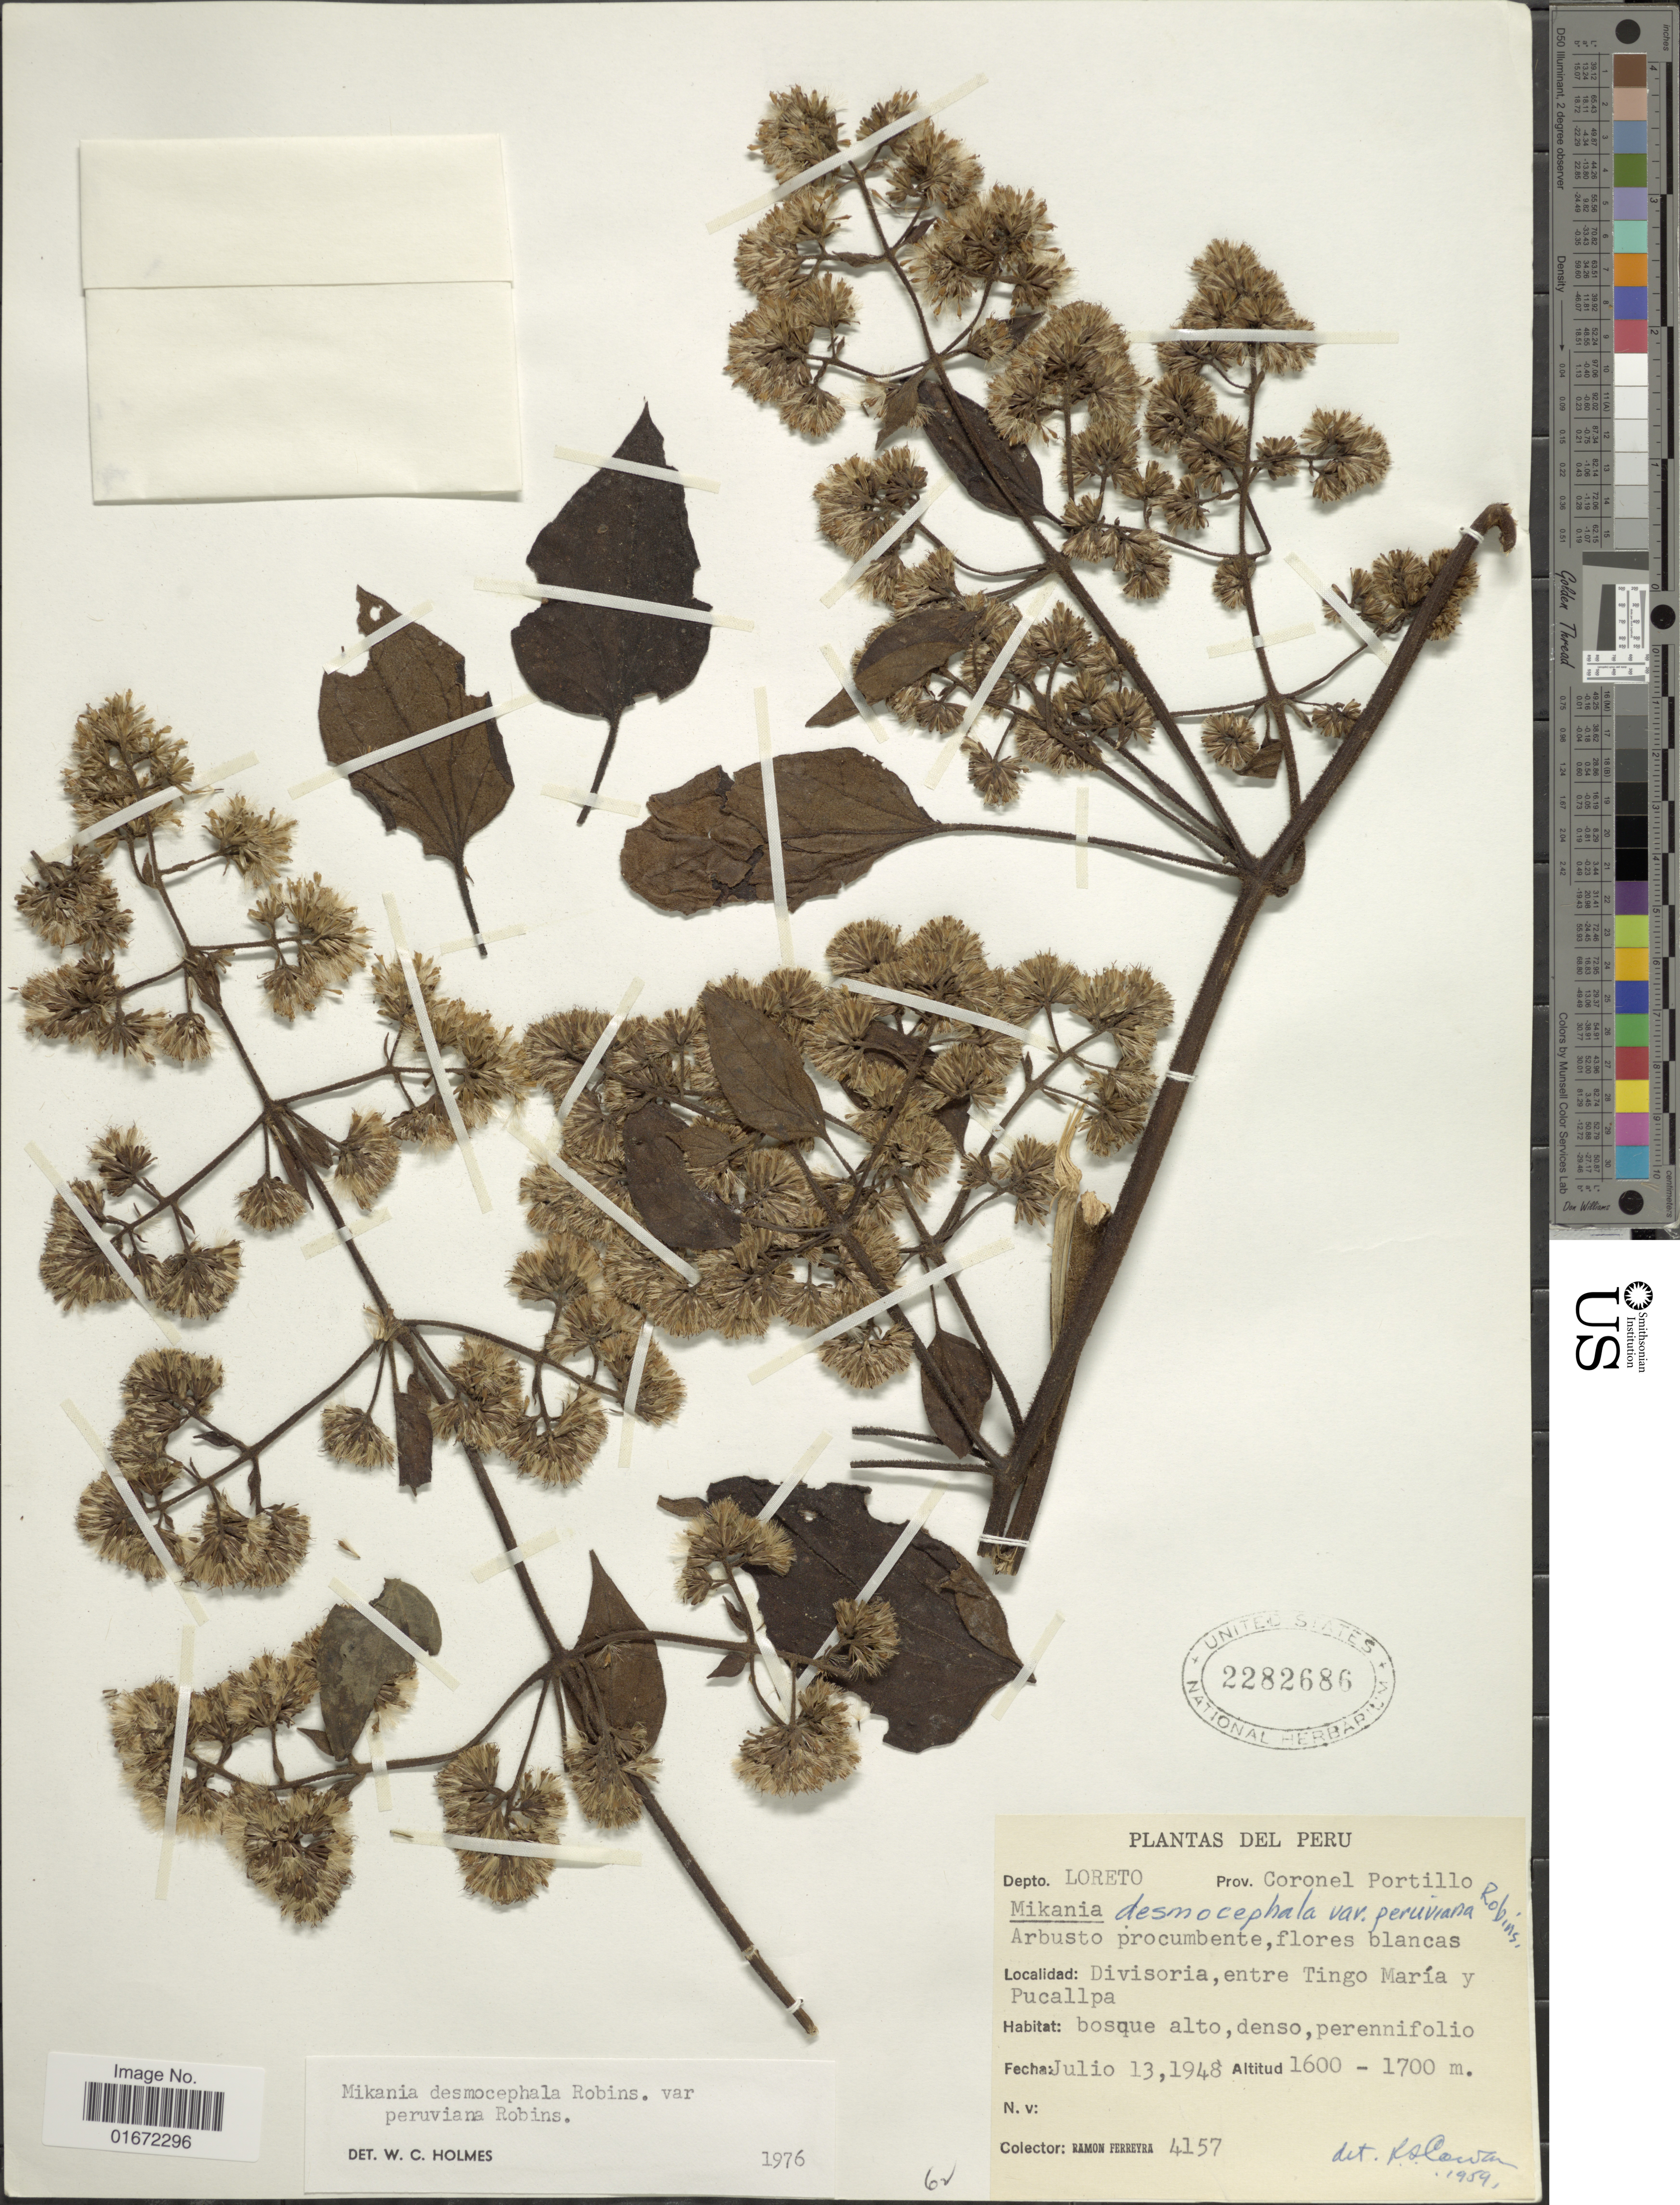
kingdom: Plantae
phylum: Tracheophyta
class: Magnoliopsida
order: Asterales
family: Asteraceae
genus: Mikania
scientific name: Mikania desmocephala var. peruviana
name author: B.L. Rob.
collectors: R. A. Ferreyra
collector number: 4157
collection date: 1948-07-13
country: Peru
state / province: Loreto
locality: Depto. Loreto. Prov. Coronel Portillo. Divisoria, entre Tingo María y Pucallpa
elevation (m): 1600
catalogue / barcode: US 2282686